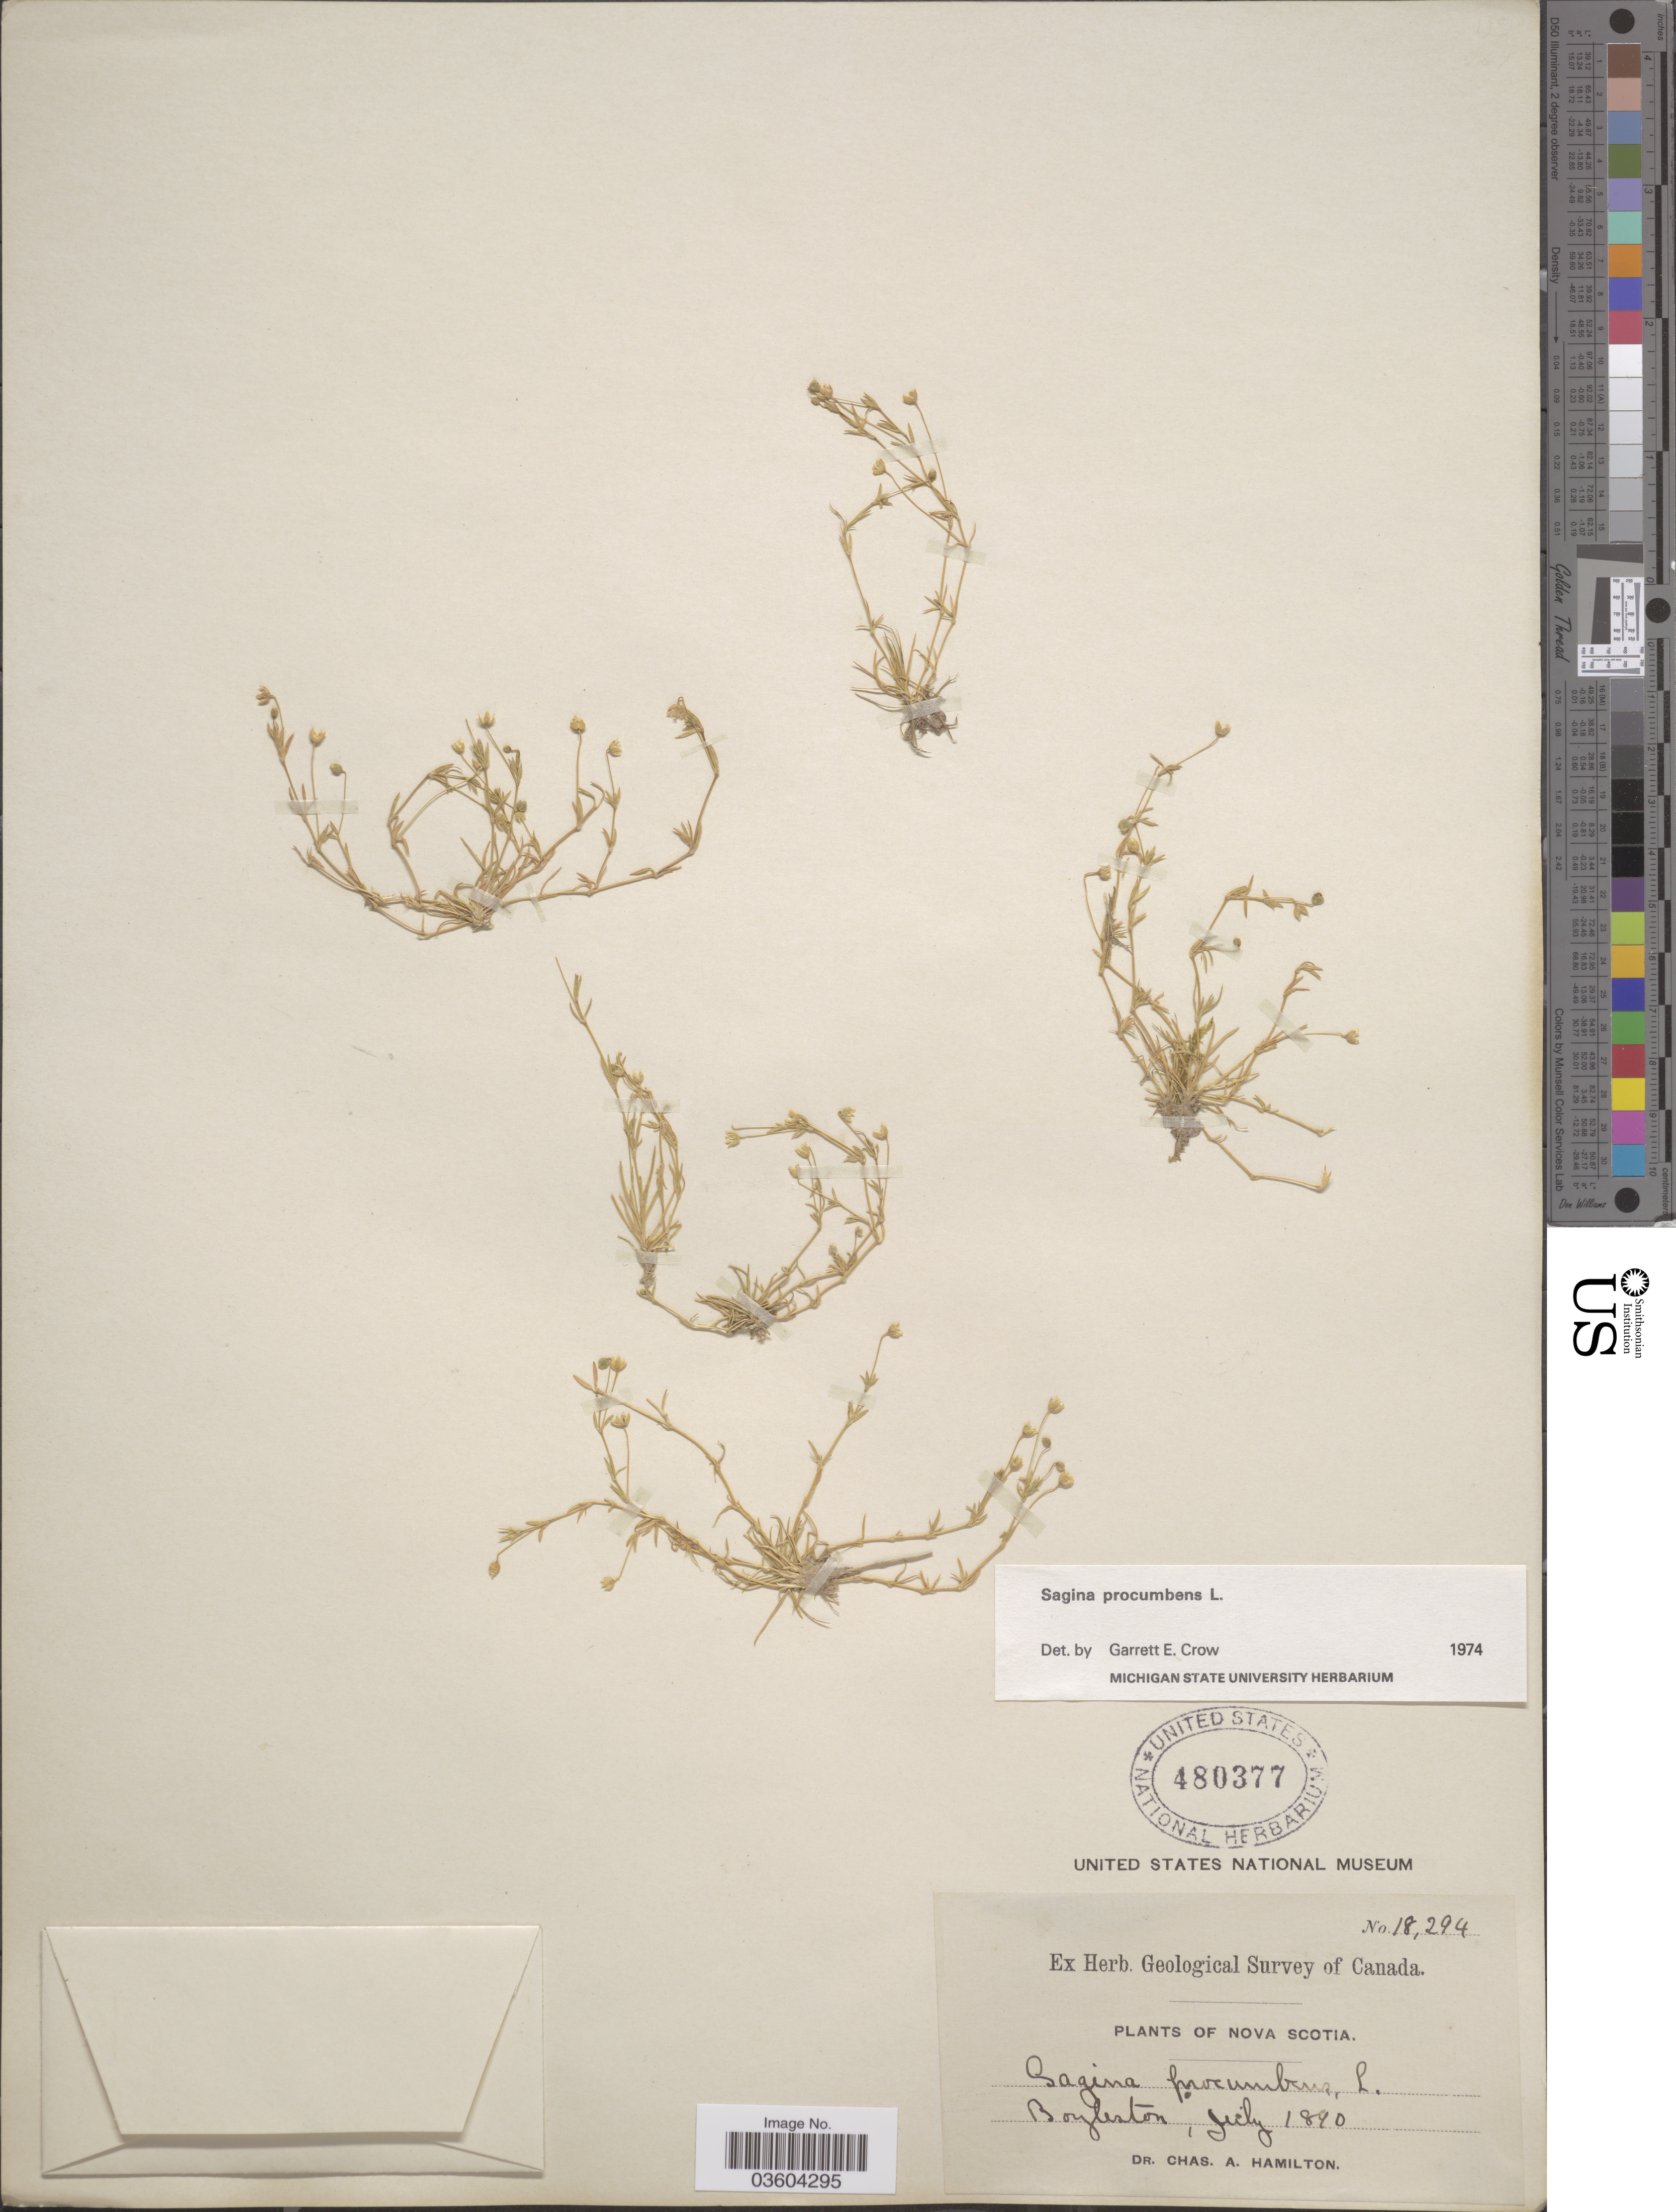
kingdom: Plantae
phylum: Tracheophyta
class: Magnoliopsida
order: Caryophyllales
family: Caryophyllaceae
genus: Sagina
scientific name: Sagina procumbens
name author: L.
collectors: C. A. Hamilton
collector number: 18294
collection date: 1890-07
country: Canada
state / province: Nova Scotia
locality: Boyleston.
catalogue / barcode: US 480377